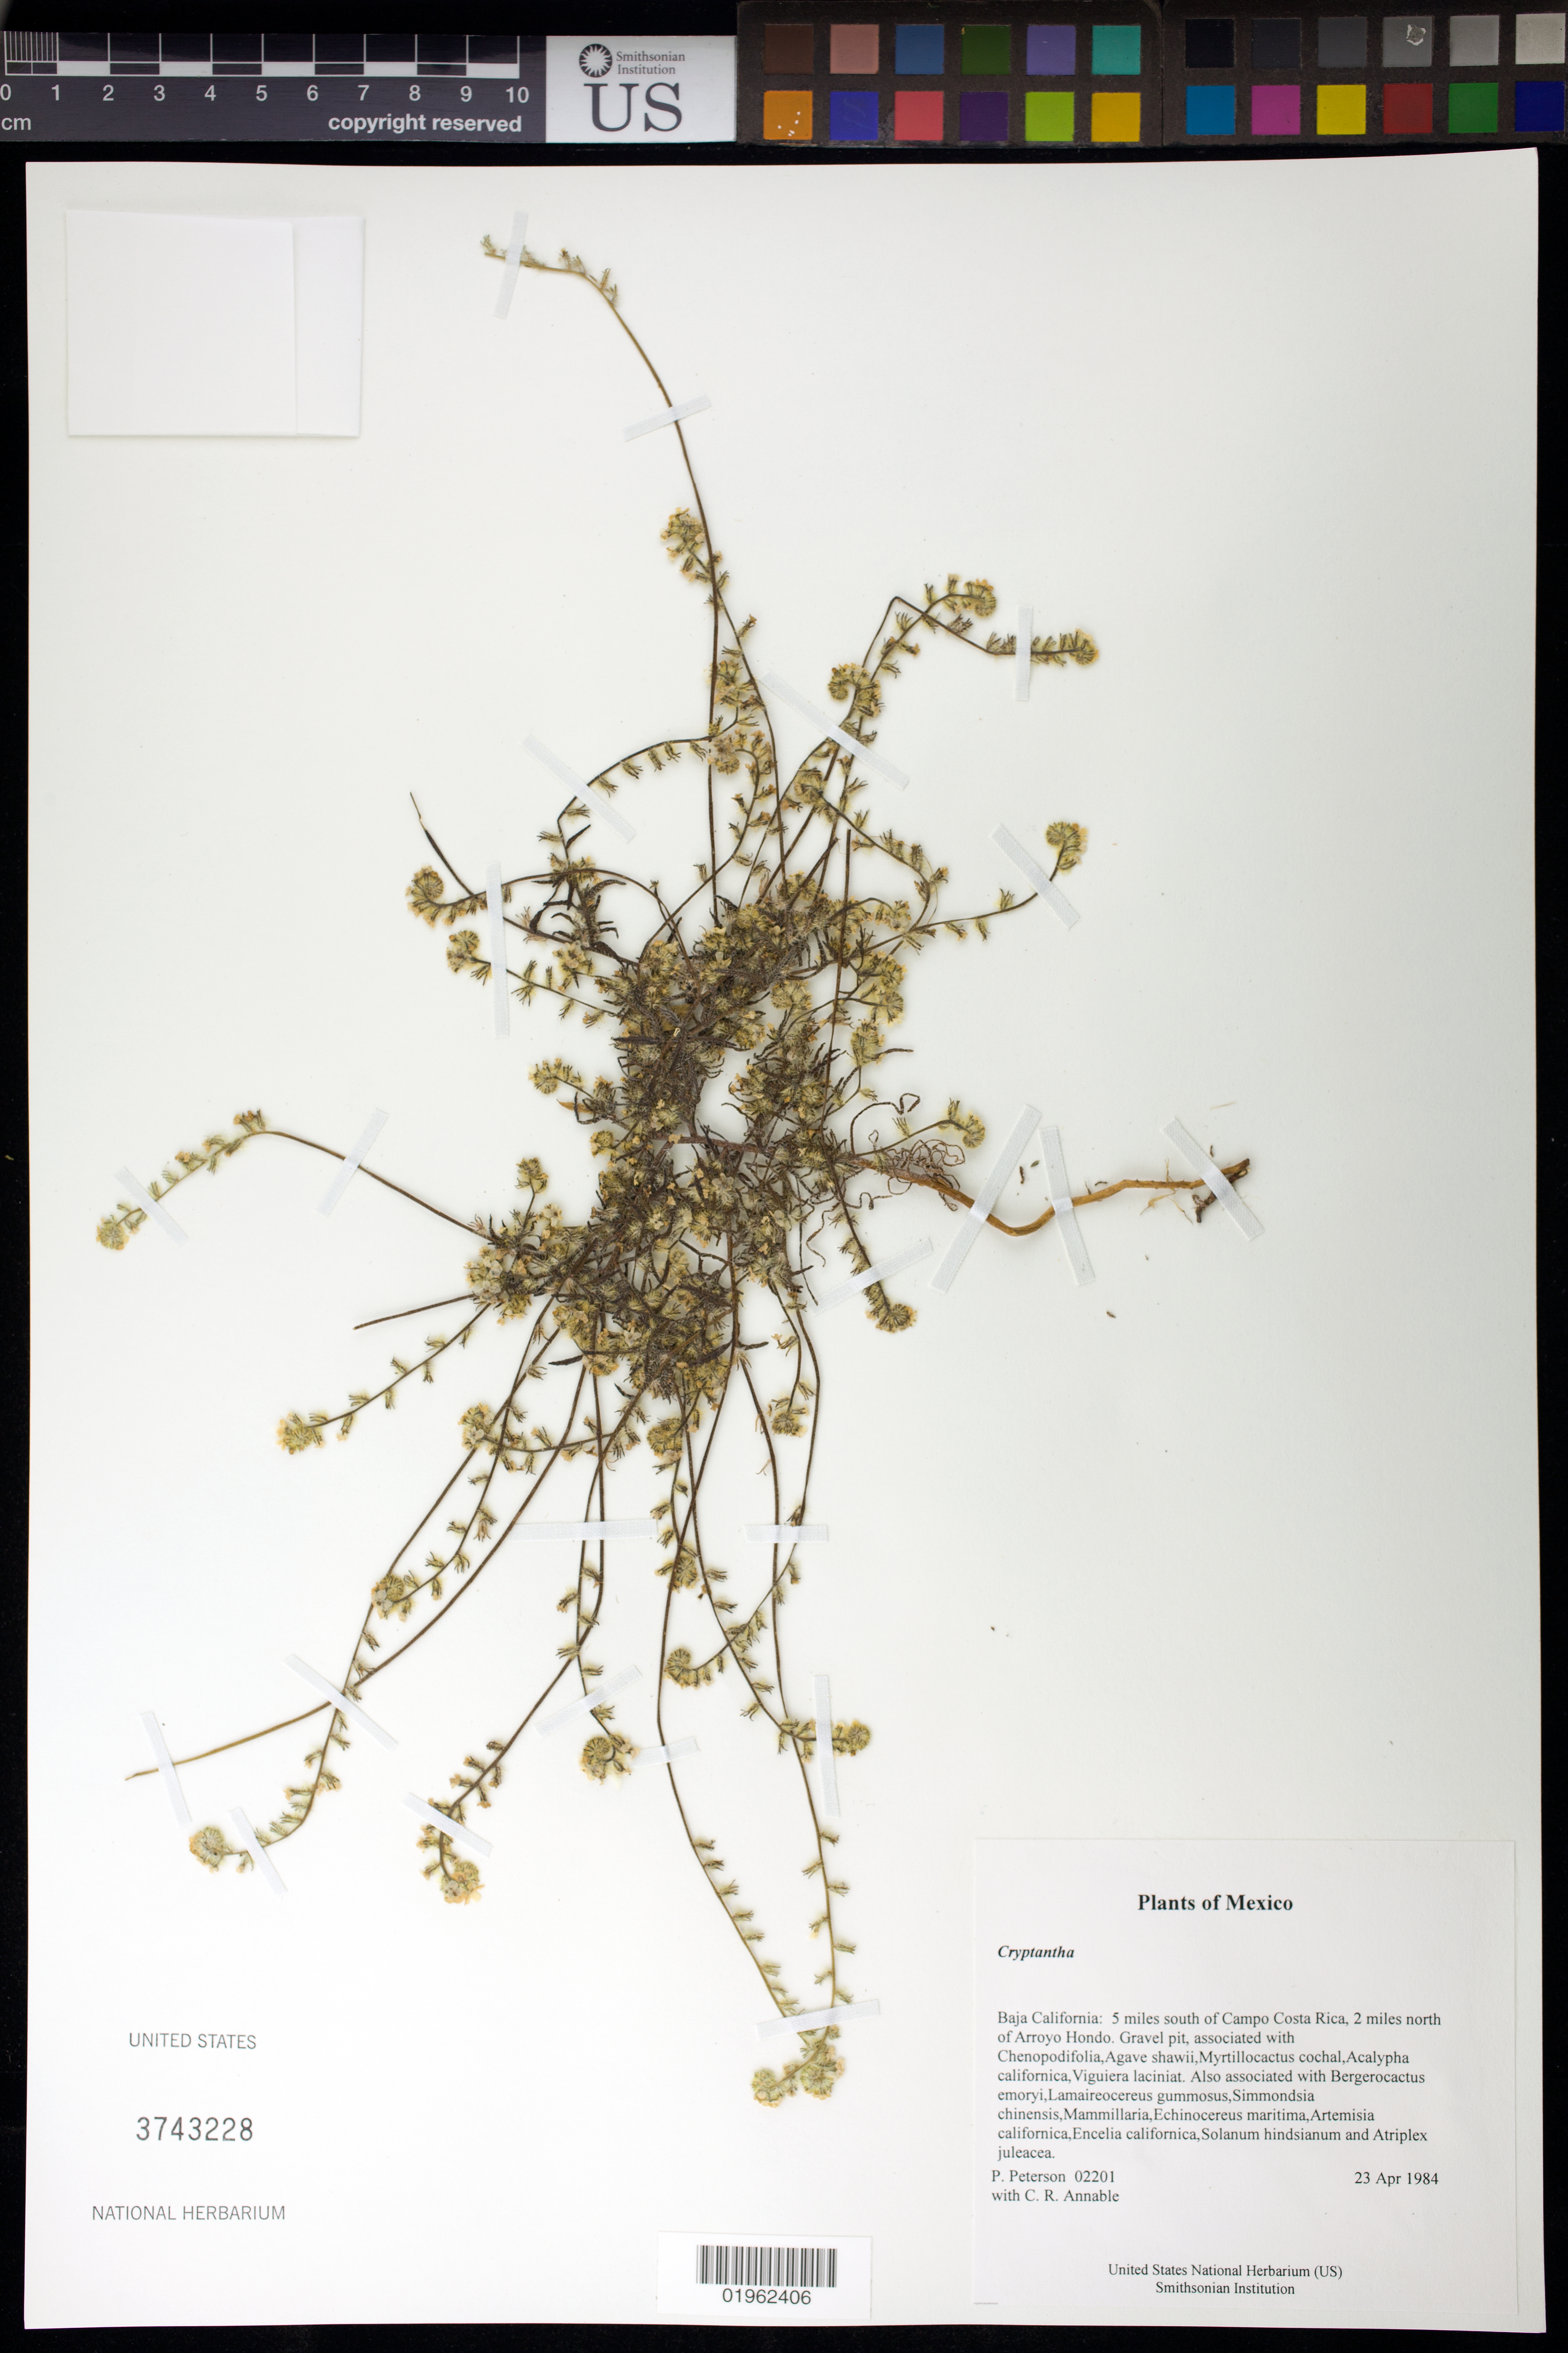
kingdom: Plantae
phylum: Tracheophyta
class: Magnoliopsida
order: Boraginales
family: Boraginaceae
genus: Cryptantha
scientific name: Cryptantha sp.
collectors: P. M. Peterson & C. R. Annable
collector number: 02201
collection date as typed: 23 Apr 1984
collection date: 1984-04-23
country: Mexico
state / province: Baja California Norte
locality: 5 miles south of Campo Costa Rica, 2 miles north of Arroyo Hondo.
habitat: Gravel pit, associated with Chenopodifolia,Agave shawii,Myrtillocactus cochal,Acalypha californica,Viguiera laciniat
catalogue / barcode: US 3743228